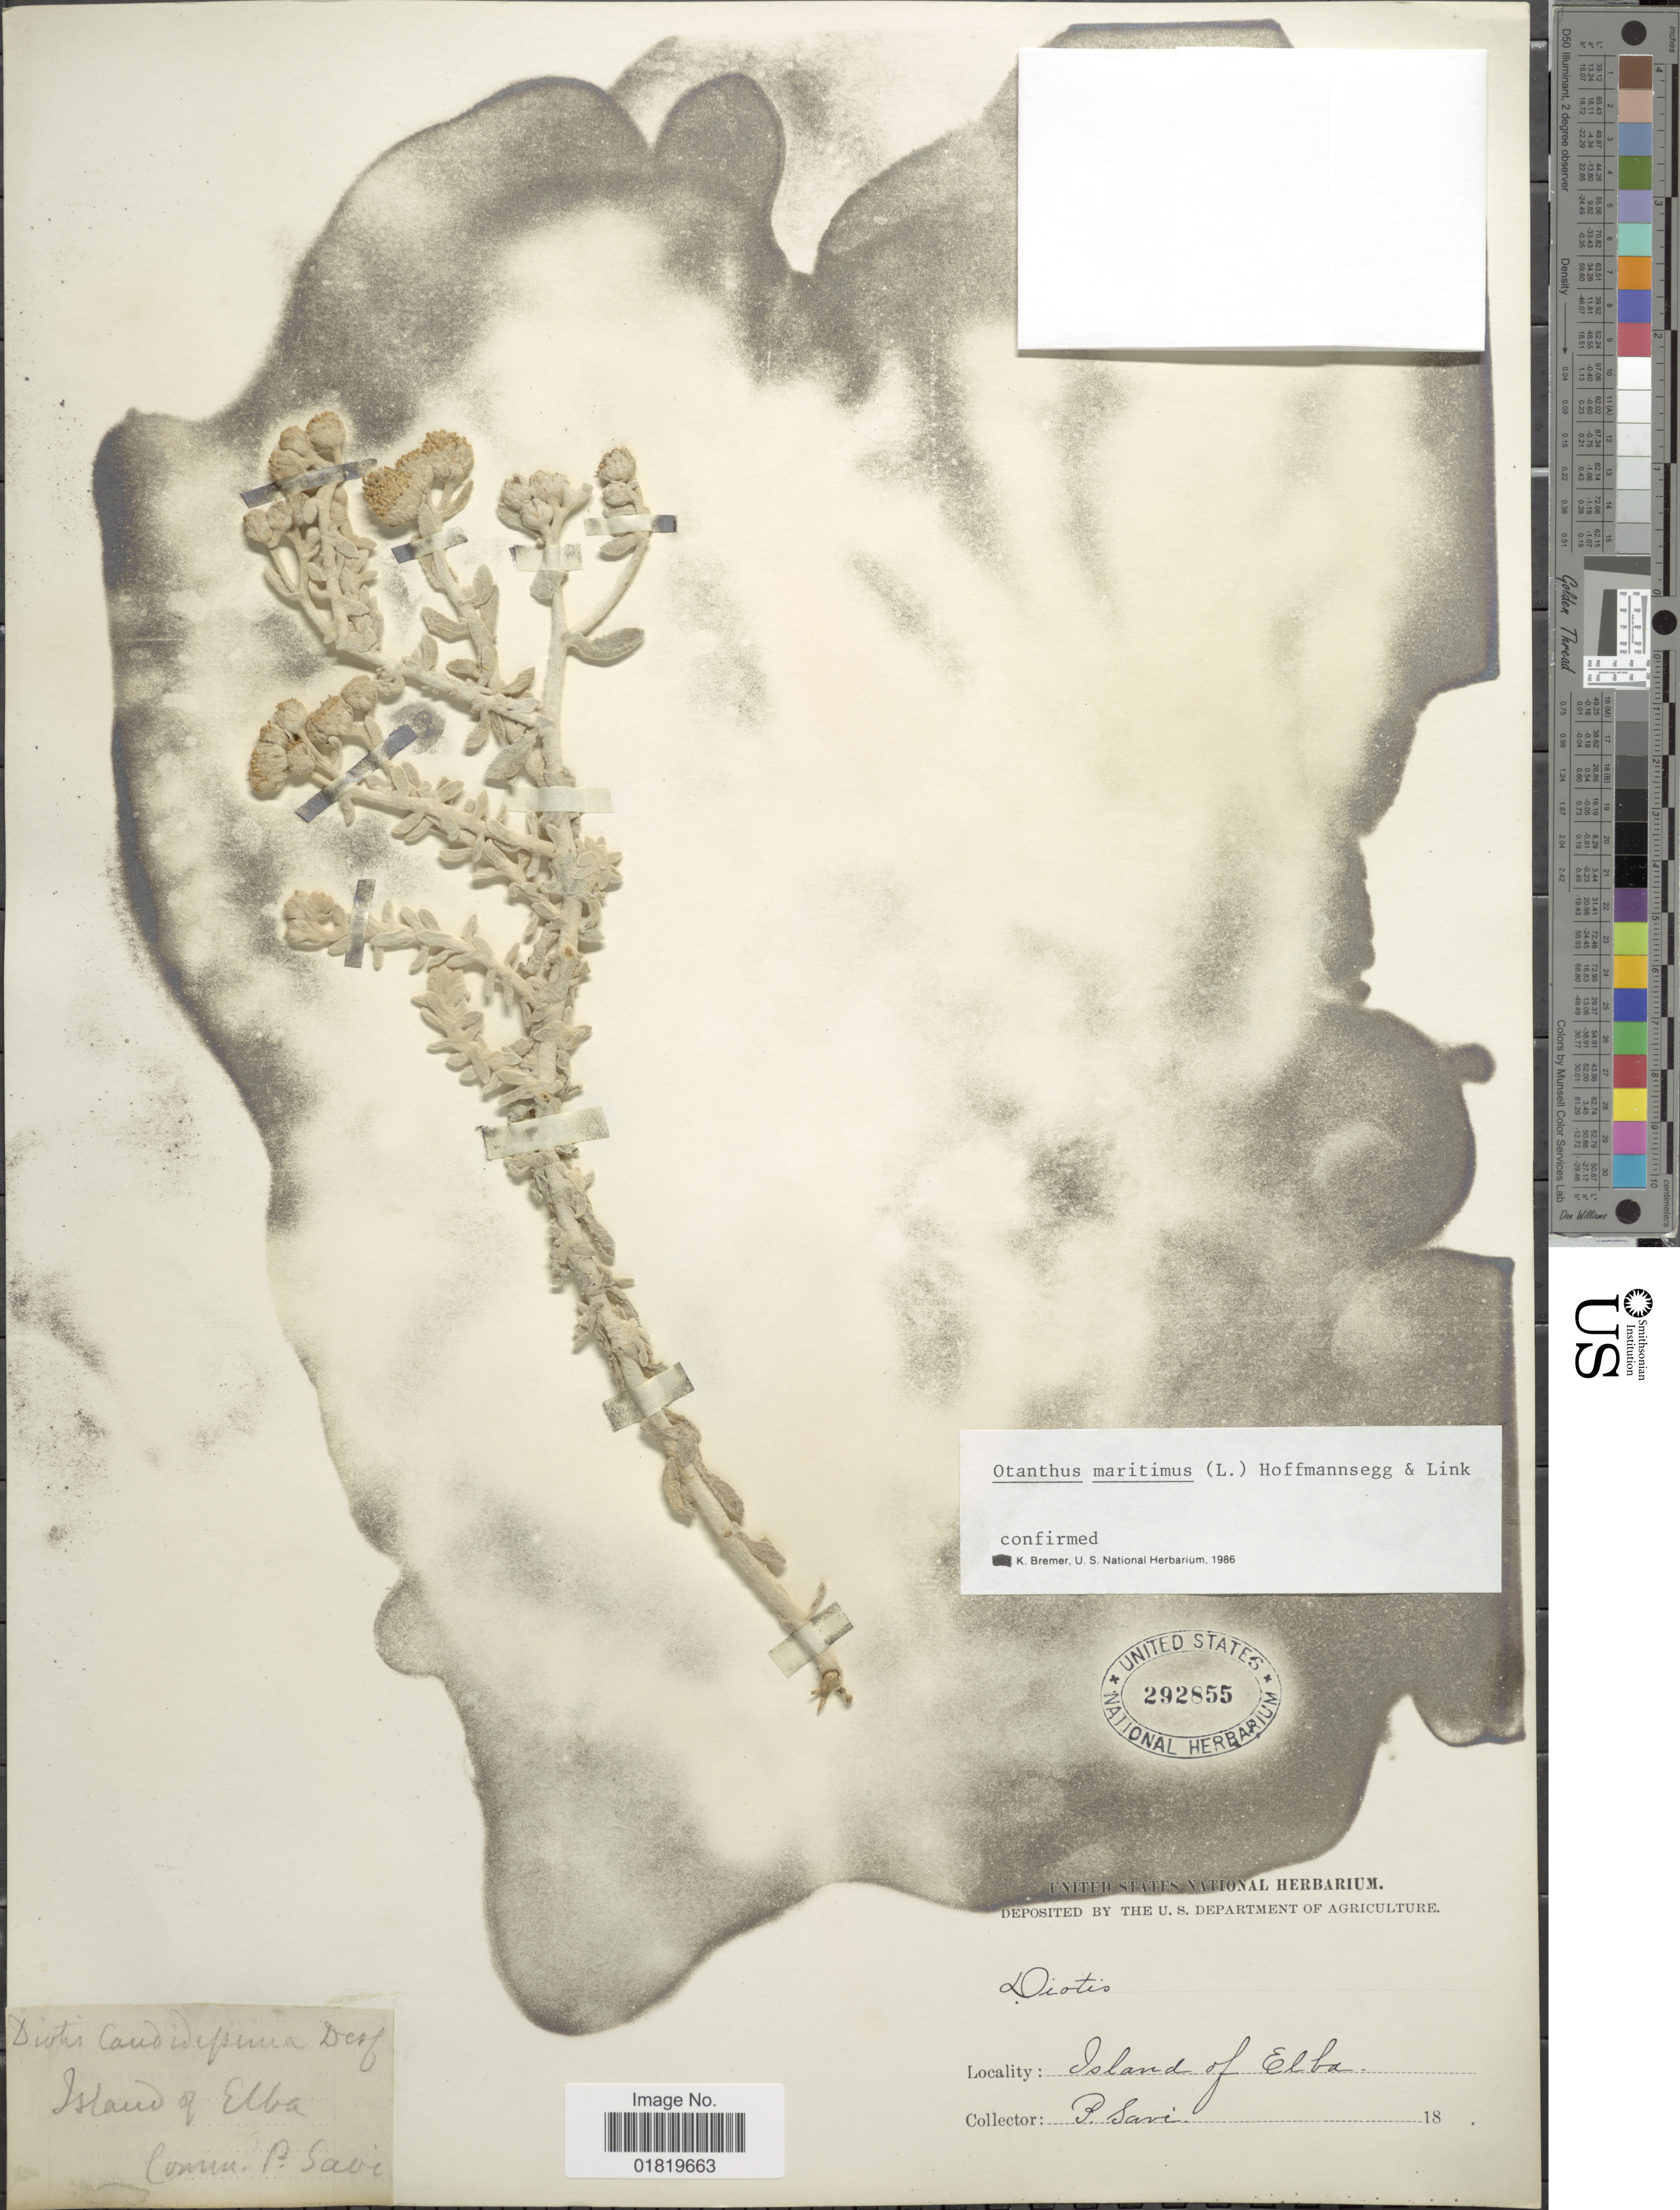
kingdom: Plantae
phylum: Tracheophyta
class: Magnoliopsida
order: Asterales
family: Asteraceae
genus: Otanthus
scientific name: Otanthus maritimus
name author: (L.) Hoffmanns. & Link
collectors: P. Savi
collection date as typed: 18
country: Italy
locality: Island of Elba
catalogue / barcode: US 292855